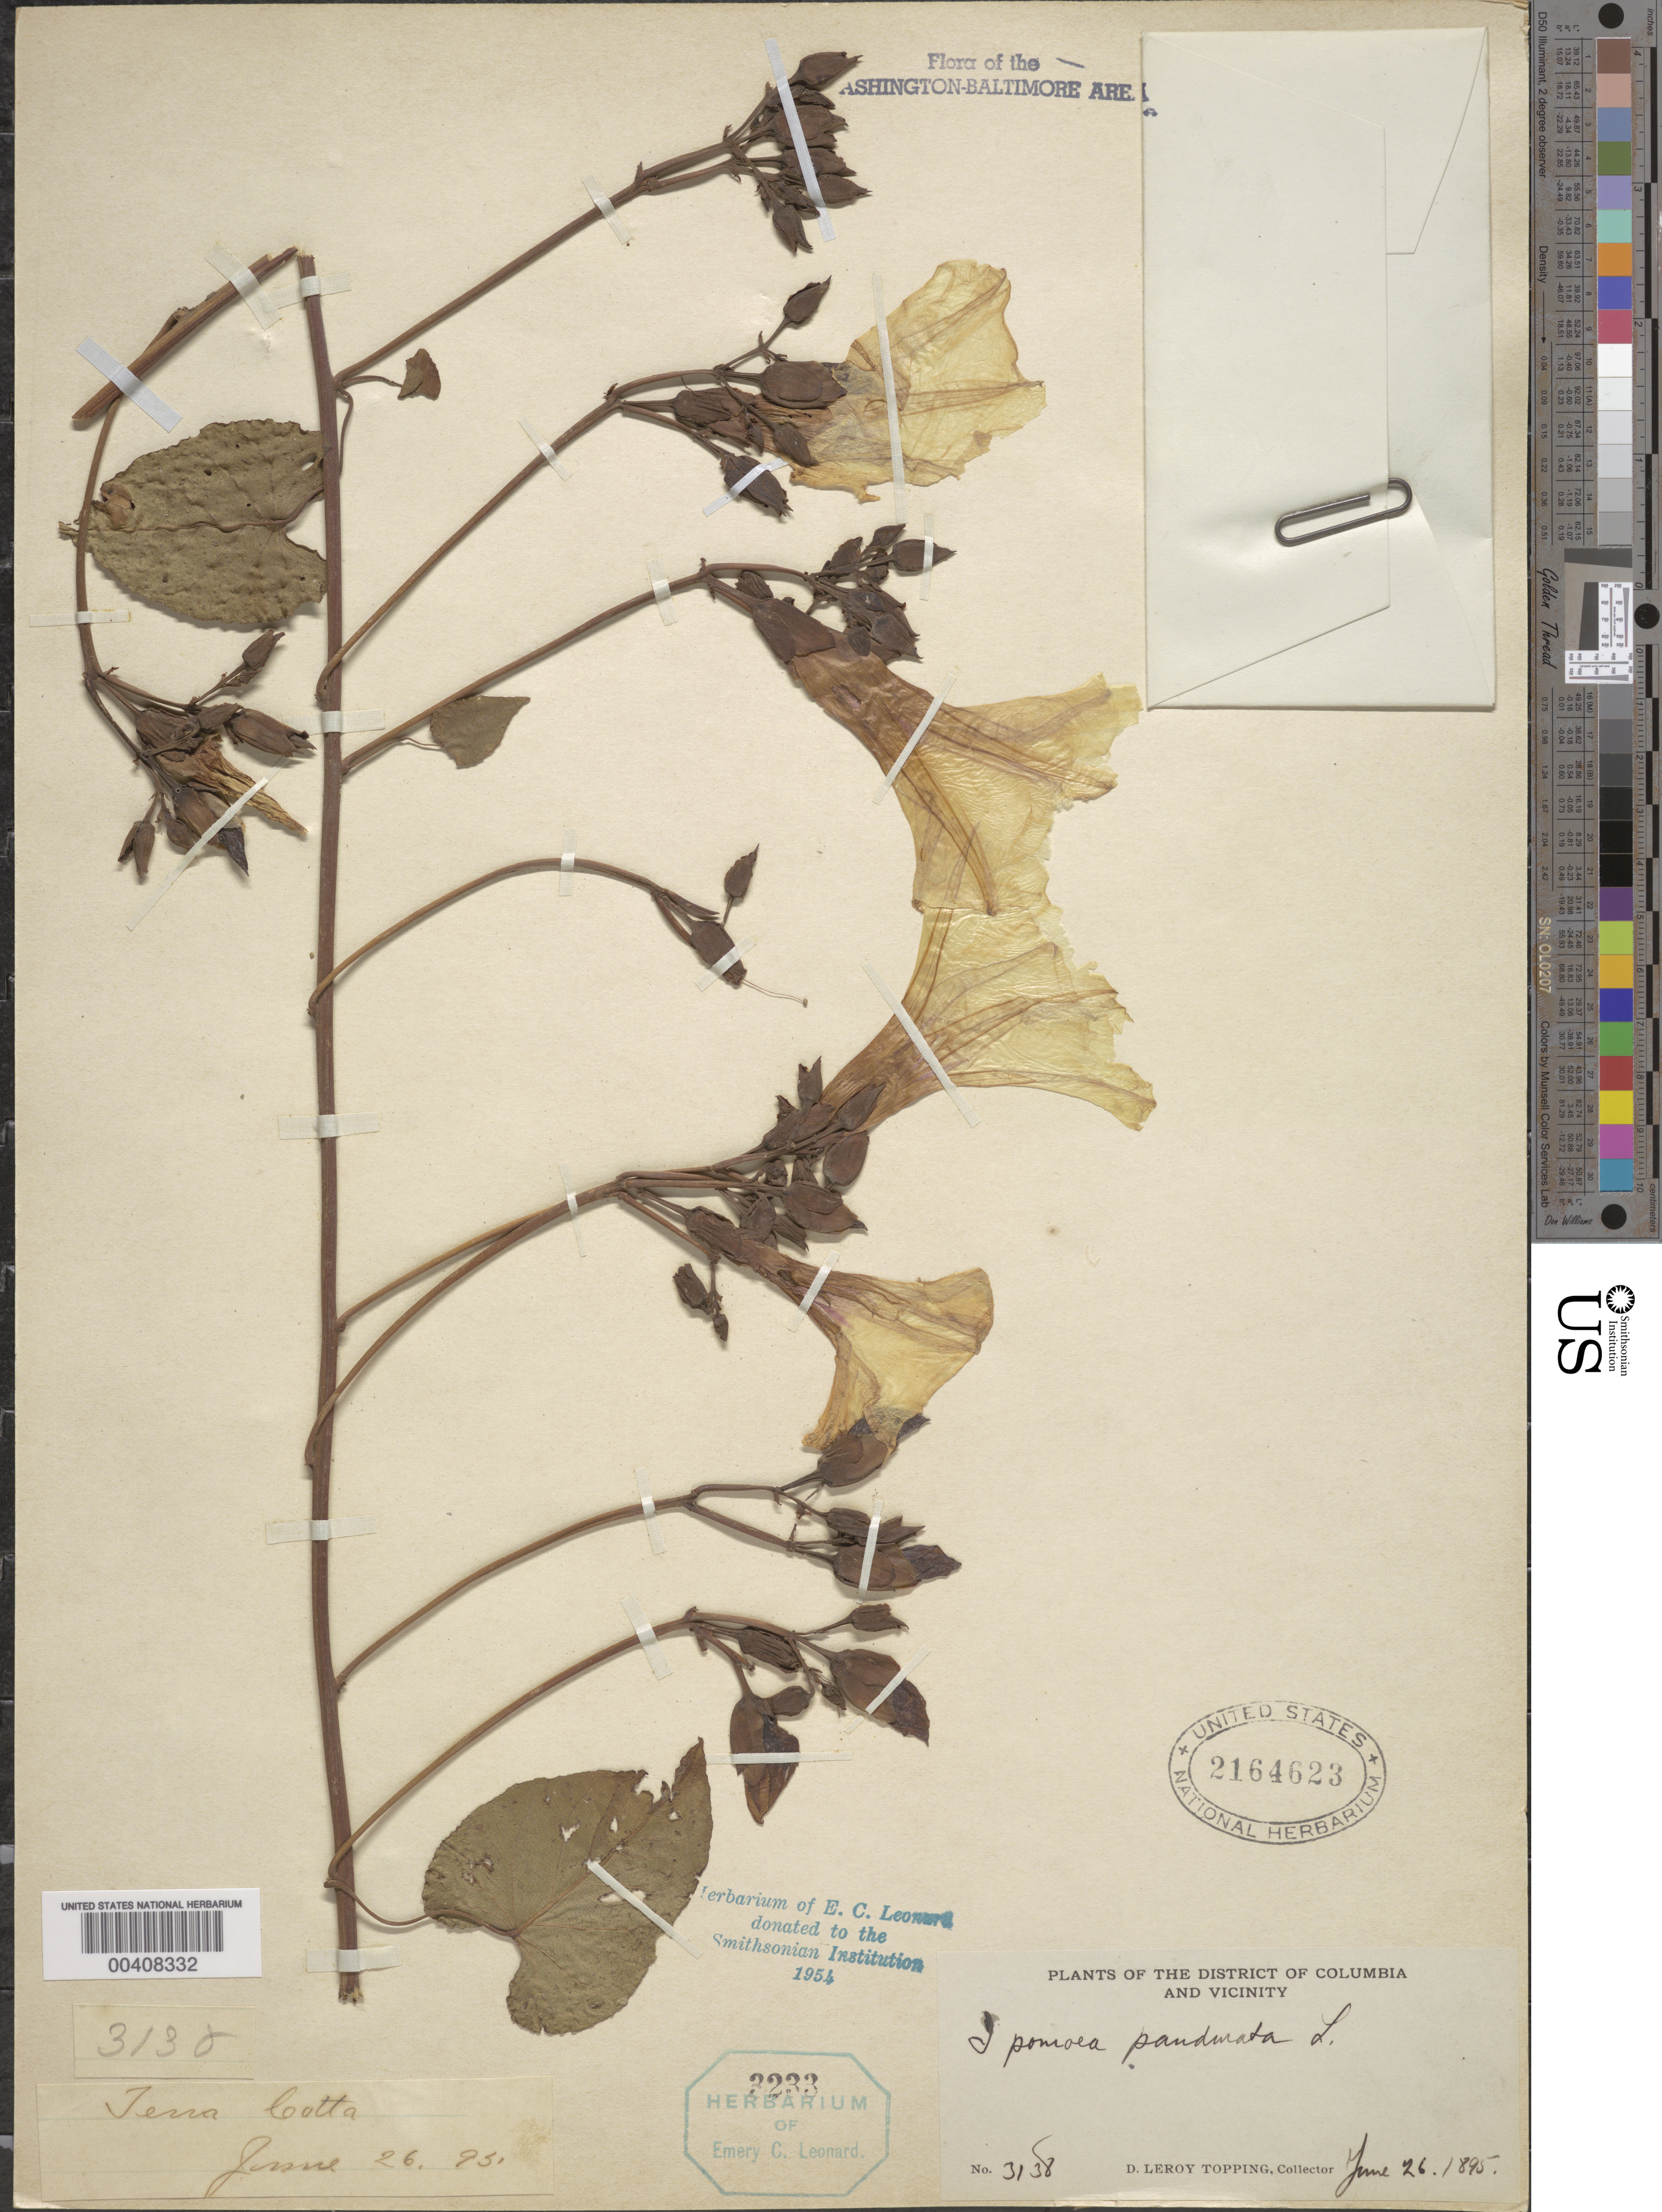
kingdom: Plantae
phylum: Tracheophyta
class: Magnoliopsida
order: Solanales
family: Convolvulaceae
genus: Ipomoea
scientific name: Ipomoea pandurata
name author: (L.) G. Mey.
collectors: D. L. Topping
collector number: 3138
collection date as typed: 26 Jun 1895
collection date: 1895-06-26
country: United States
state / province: District of Columbia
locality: Terra Cotta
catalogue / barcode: US 2164623